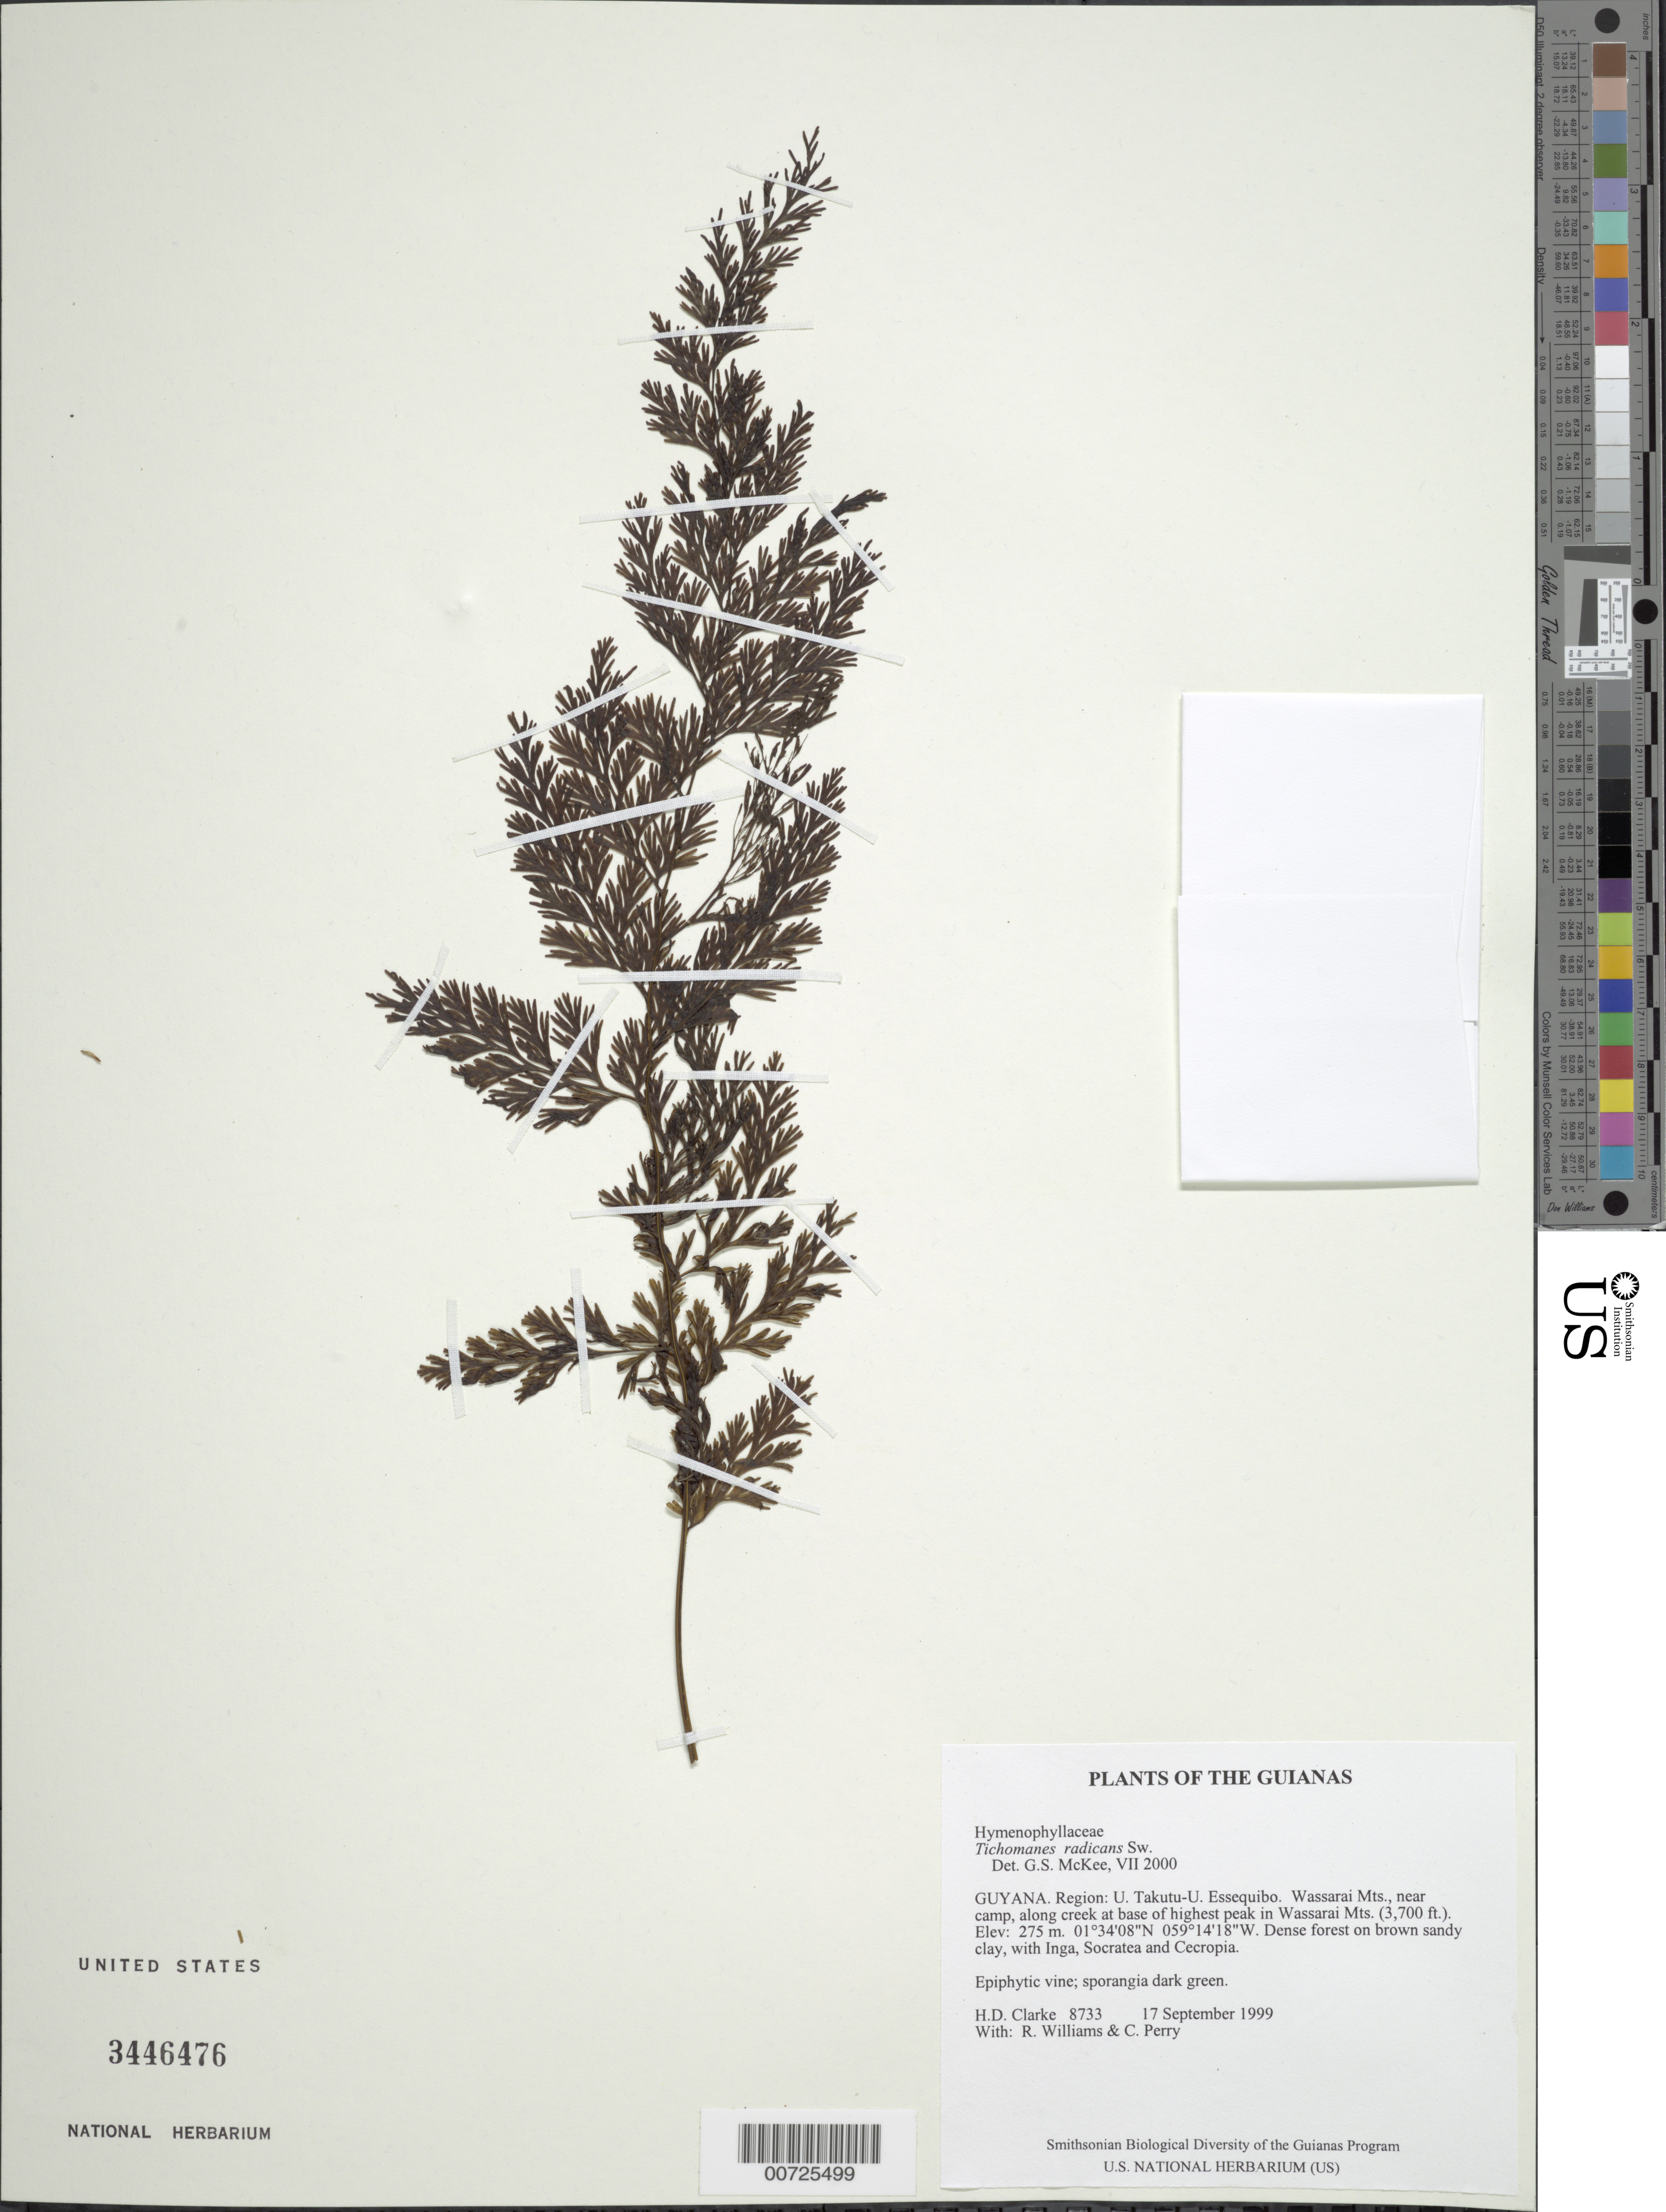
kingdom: Plantae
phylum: Tracheophyta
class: Polypodiopsida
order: Hymenophyllales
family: Hymenophyllaceae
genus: Vandenboschia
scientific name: Vandenboschia radicans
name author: (Sw.) Copel.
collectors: H. D. Clarke, R. Williams & C. Perry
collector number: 8733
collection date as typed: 17 September 1999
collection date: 1999-09-17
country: Guyana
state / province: U. Takutu-U. Essequibo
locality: Wassarai Mts., near camp, along creek at base of highest peak in Wassarai Mts. (3,700 ft.)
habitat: Dense forest on brown sandy clay, with Inga, Socratea and Cecropia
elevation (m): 275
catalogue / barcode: US 3446476